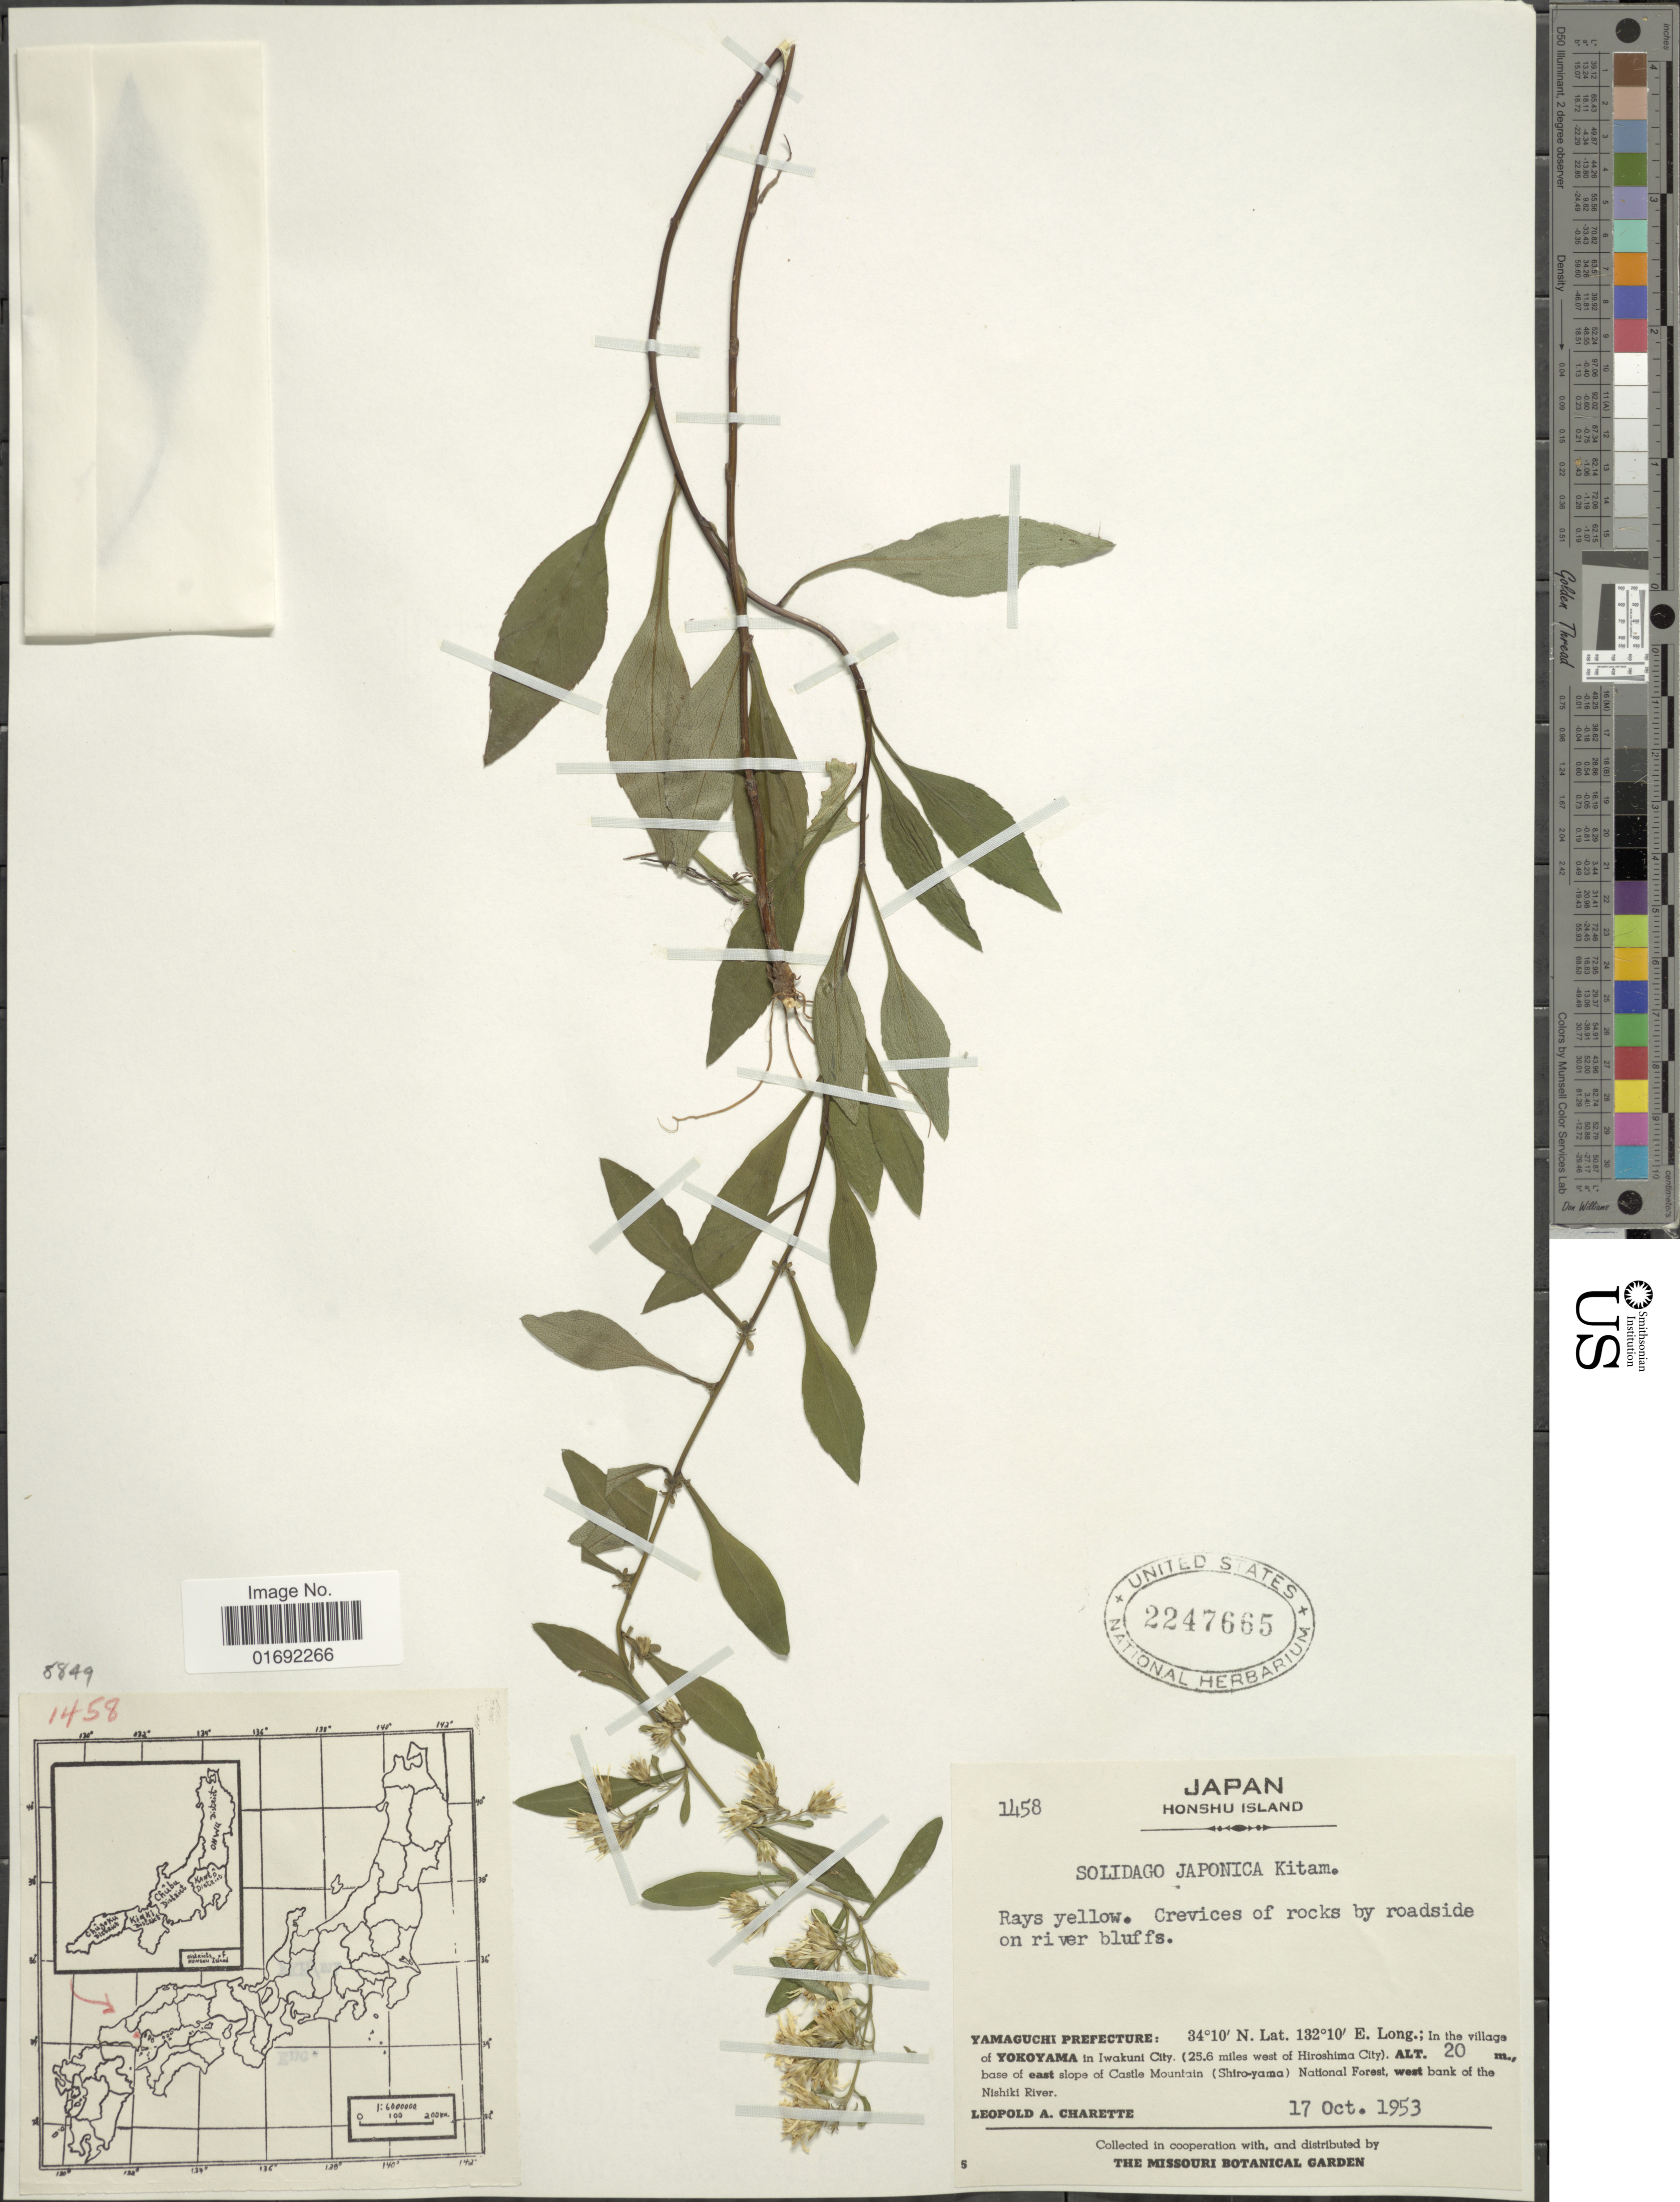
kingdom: Plantae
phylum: Tracheophyta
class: Magnoliopsida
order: Asterales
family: Asteraceae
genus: Solidago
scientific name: Solidago virgaurea var. asiatica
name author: Nakai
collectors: L. A. Charette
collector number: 1458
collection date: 1953-10-17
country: Japan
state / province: Yamaguti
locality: Honshu Island, in the village of Yokoyama in Iwakuni City (25.6 miles west of Hiroshima City), base of east slope of Castle Mountain (Shiro-yama) National Forest, west bank of the Nishiki River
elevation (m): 20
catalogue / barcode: US 2247665